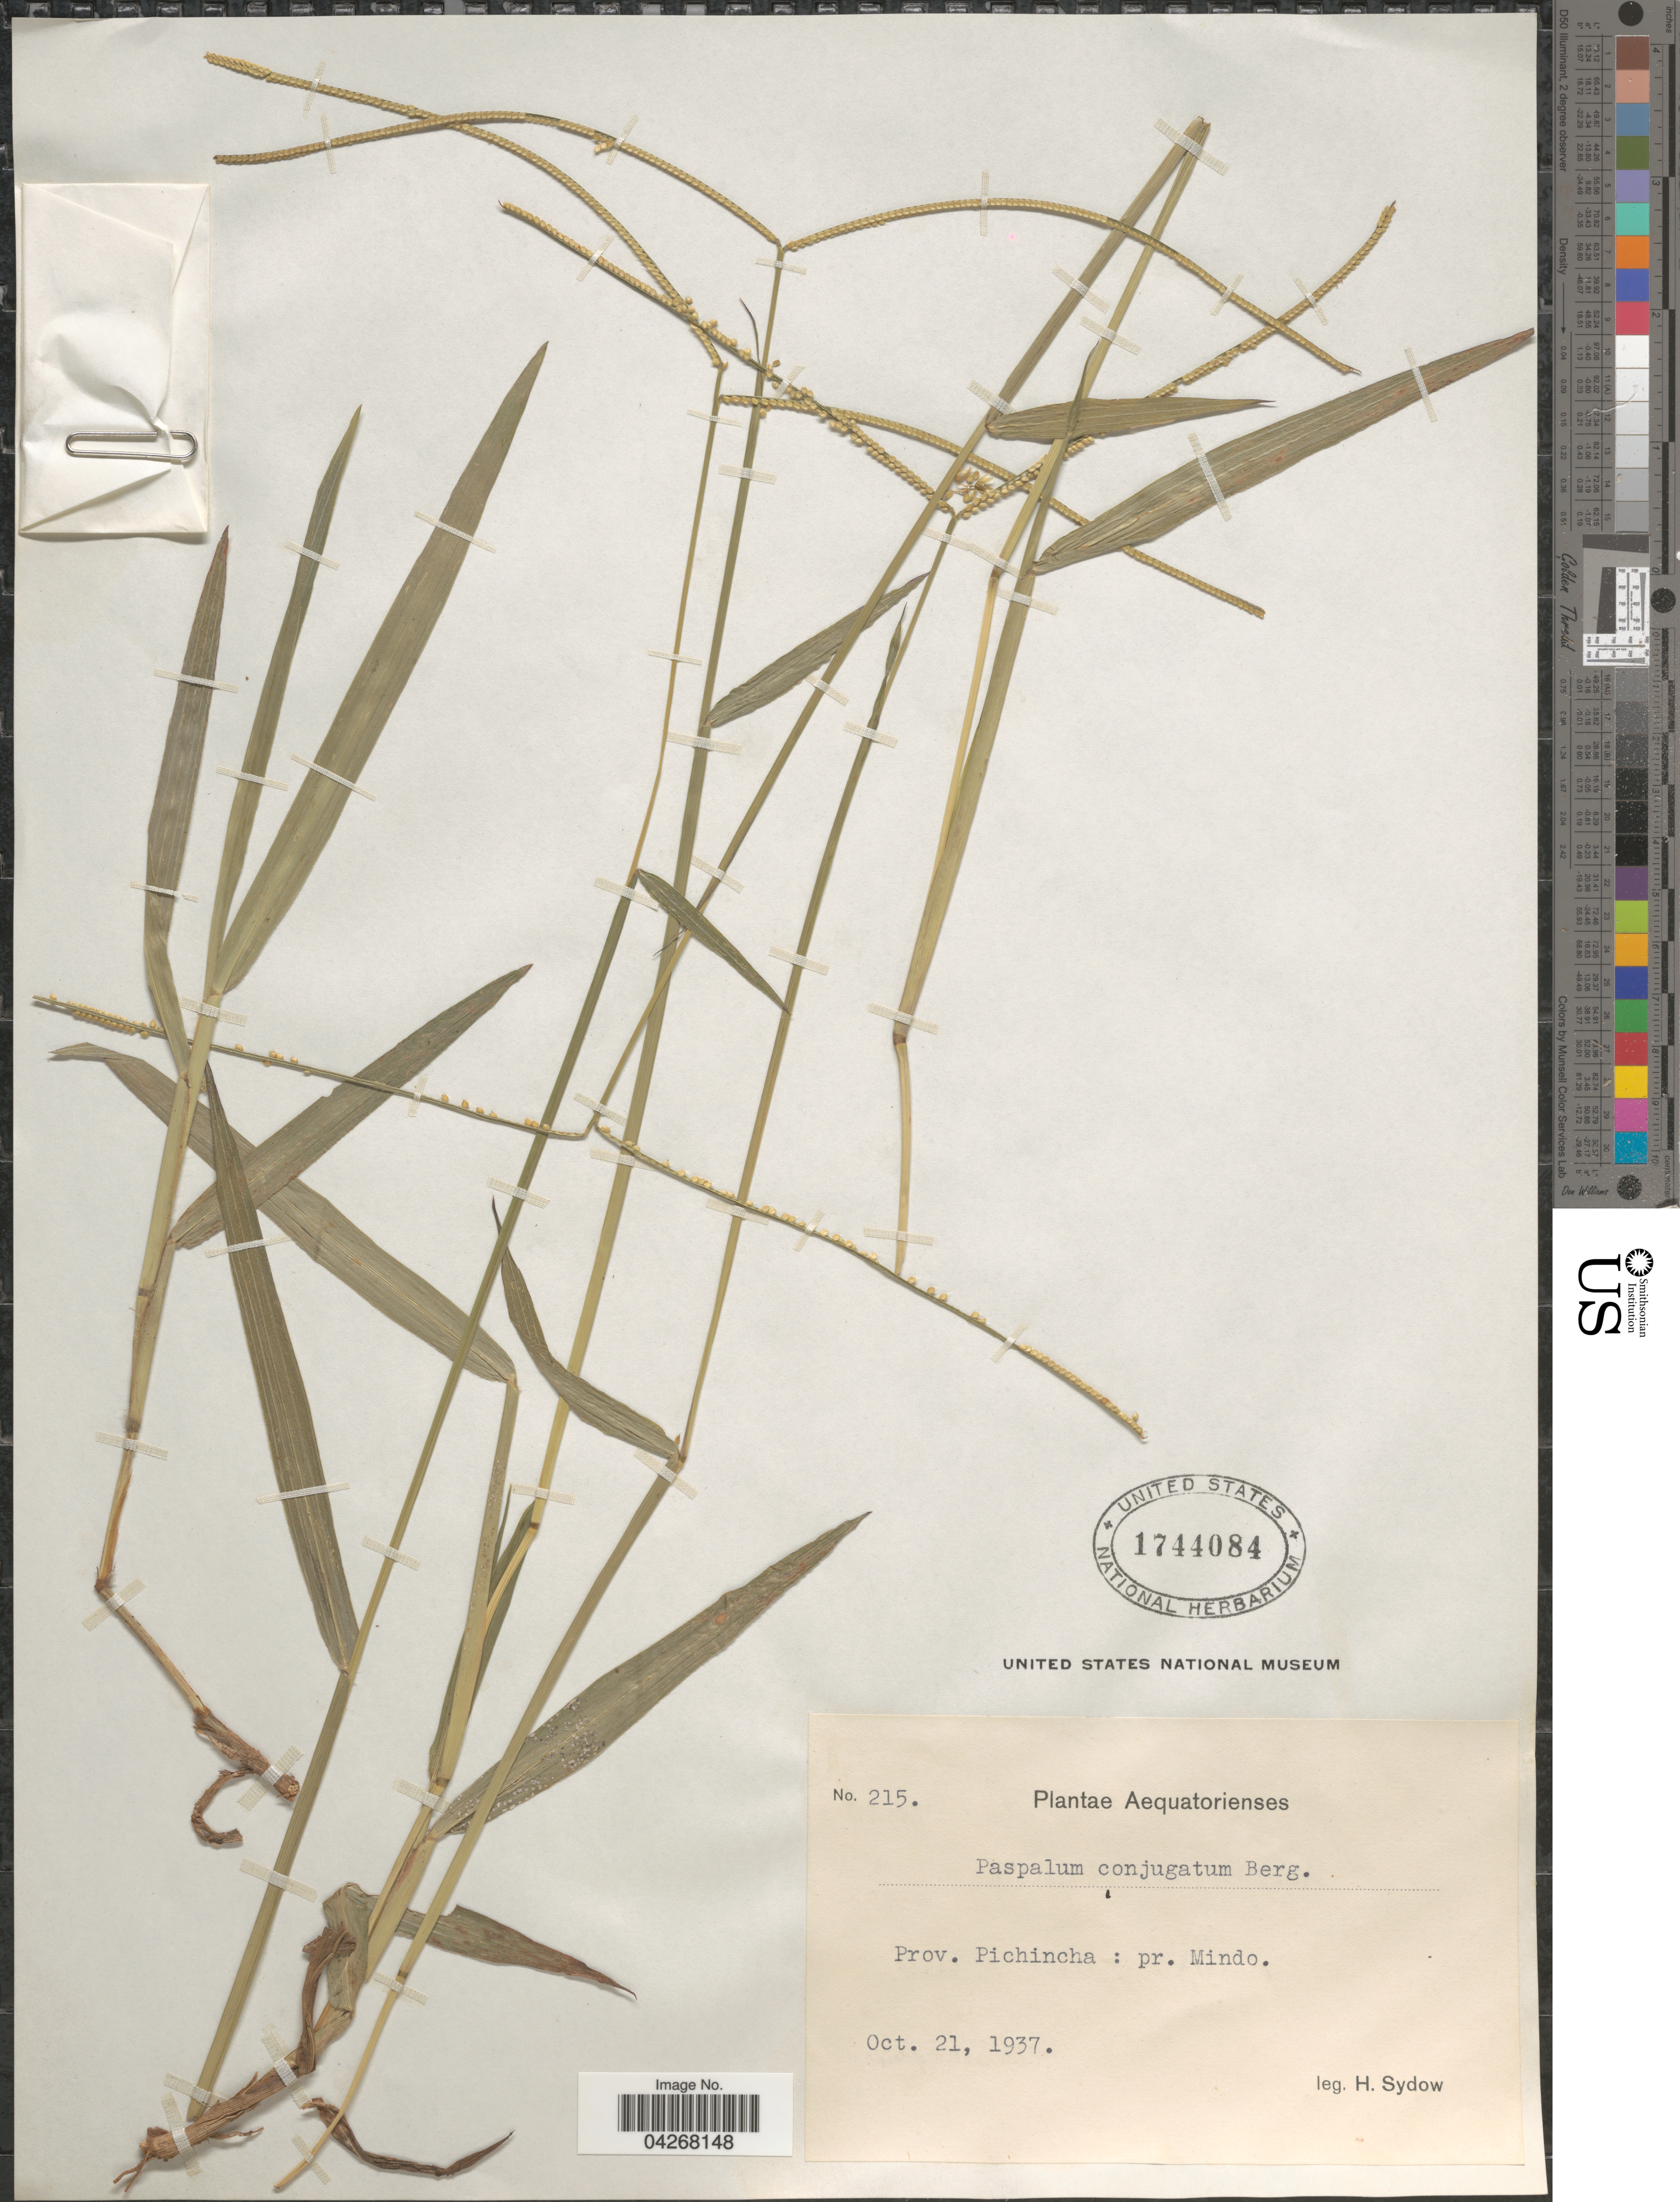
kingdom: Plantae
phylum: Tracheophyta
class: Liliopsida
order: Poales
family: Poaceae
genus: Paspalum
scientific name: Paspalum conjugatum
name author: P.J. Bergius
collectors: H. Sydow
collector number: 215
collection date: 1937-10-21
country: Ecuador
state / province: Pichincha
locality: Pr. Mindo.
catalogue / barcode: US 1744084